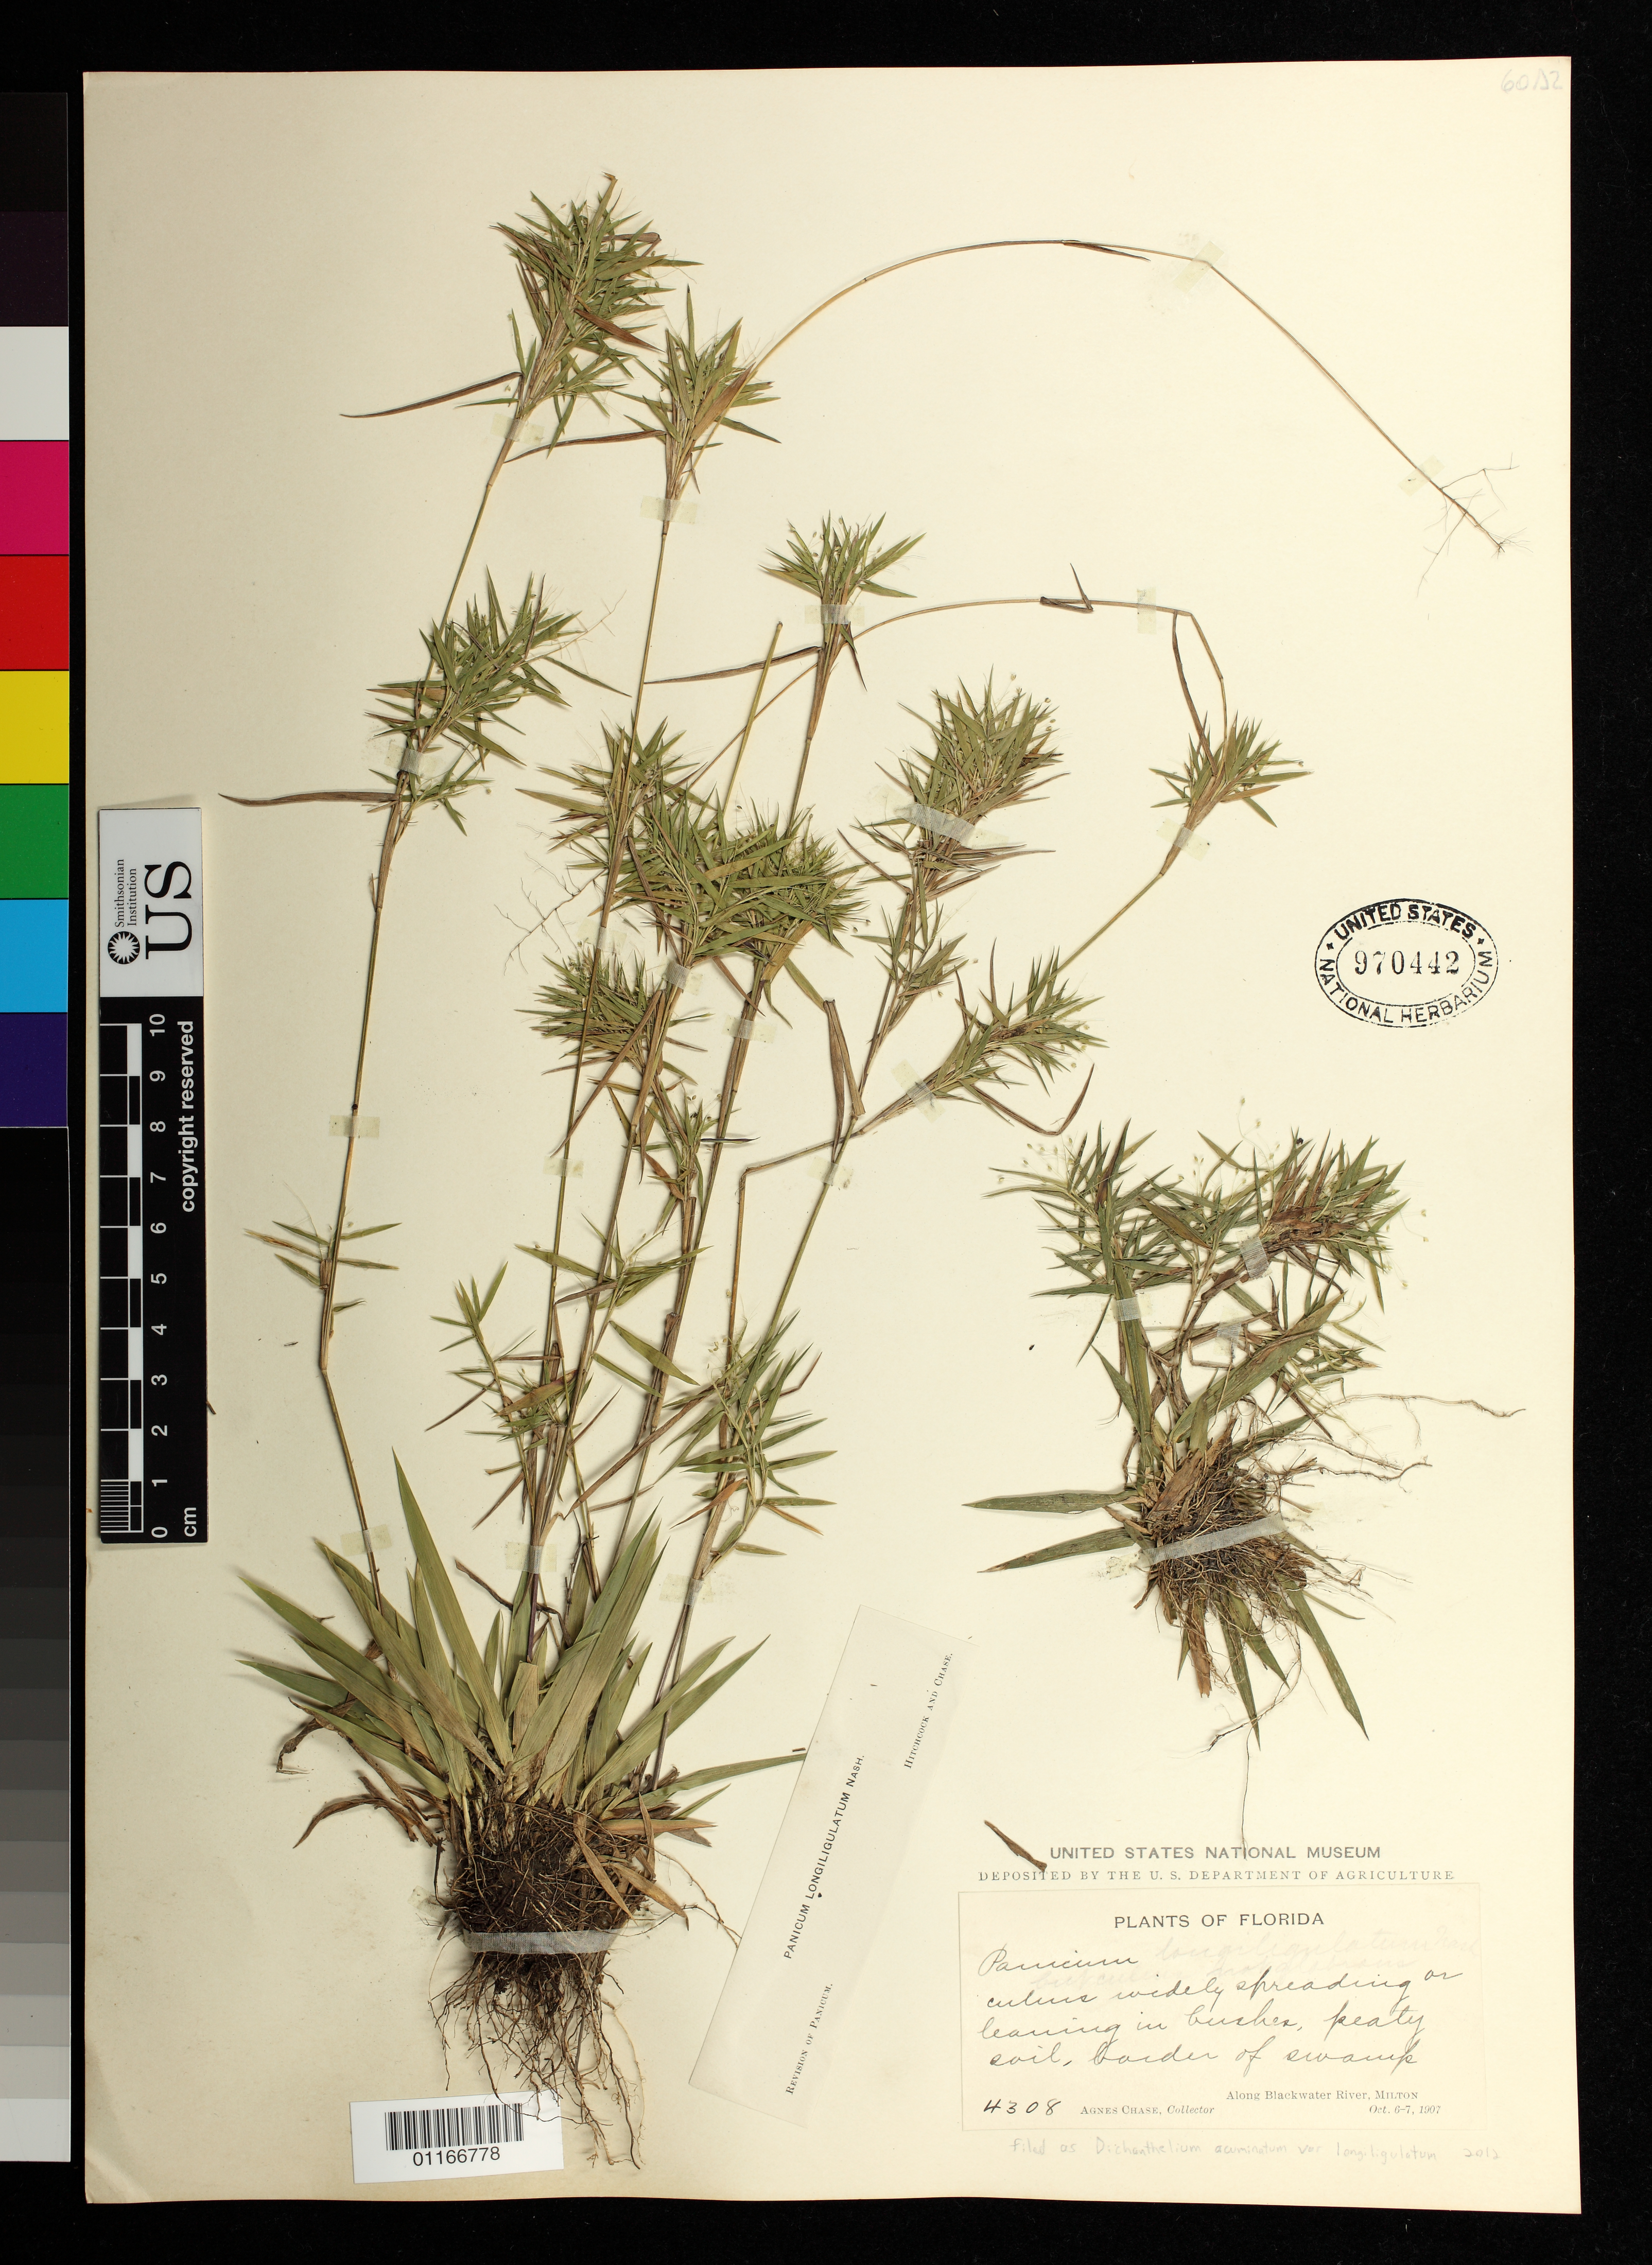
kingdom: Plantae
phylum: Tracheophyta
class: Liliopsida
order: Poales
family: Poaceae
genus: Dichanthelium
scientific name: Dichanthelium acuminatum var. longiligulatum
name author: (Nash) Gould & C.A. Clark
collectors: A. Chase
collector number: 4308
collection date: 1907-10-06/1907-10-07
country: United States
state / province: Florida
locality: Near Blackwater River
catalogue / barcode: US 970442